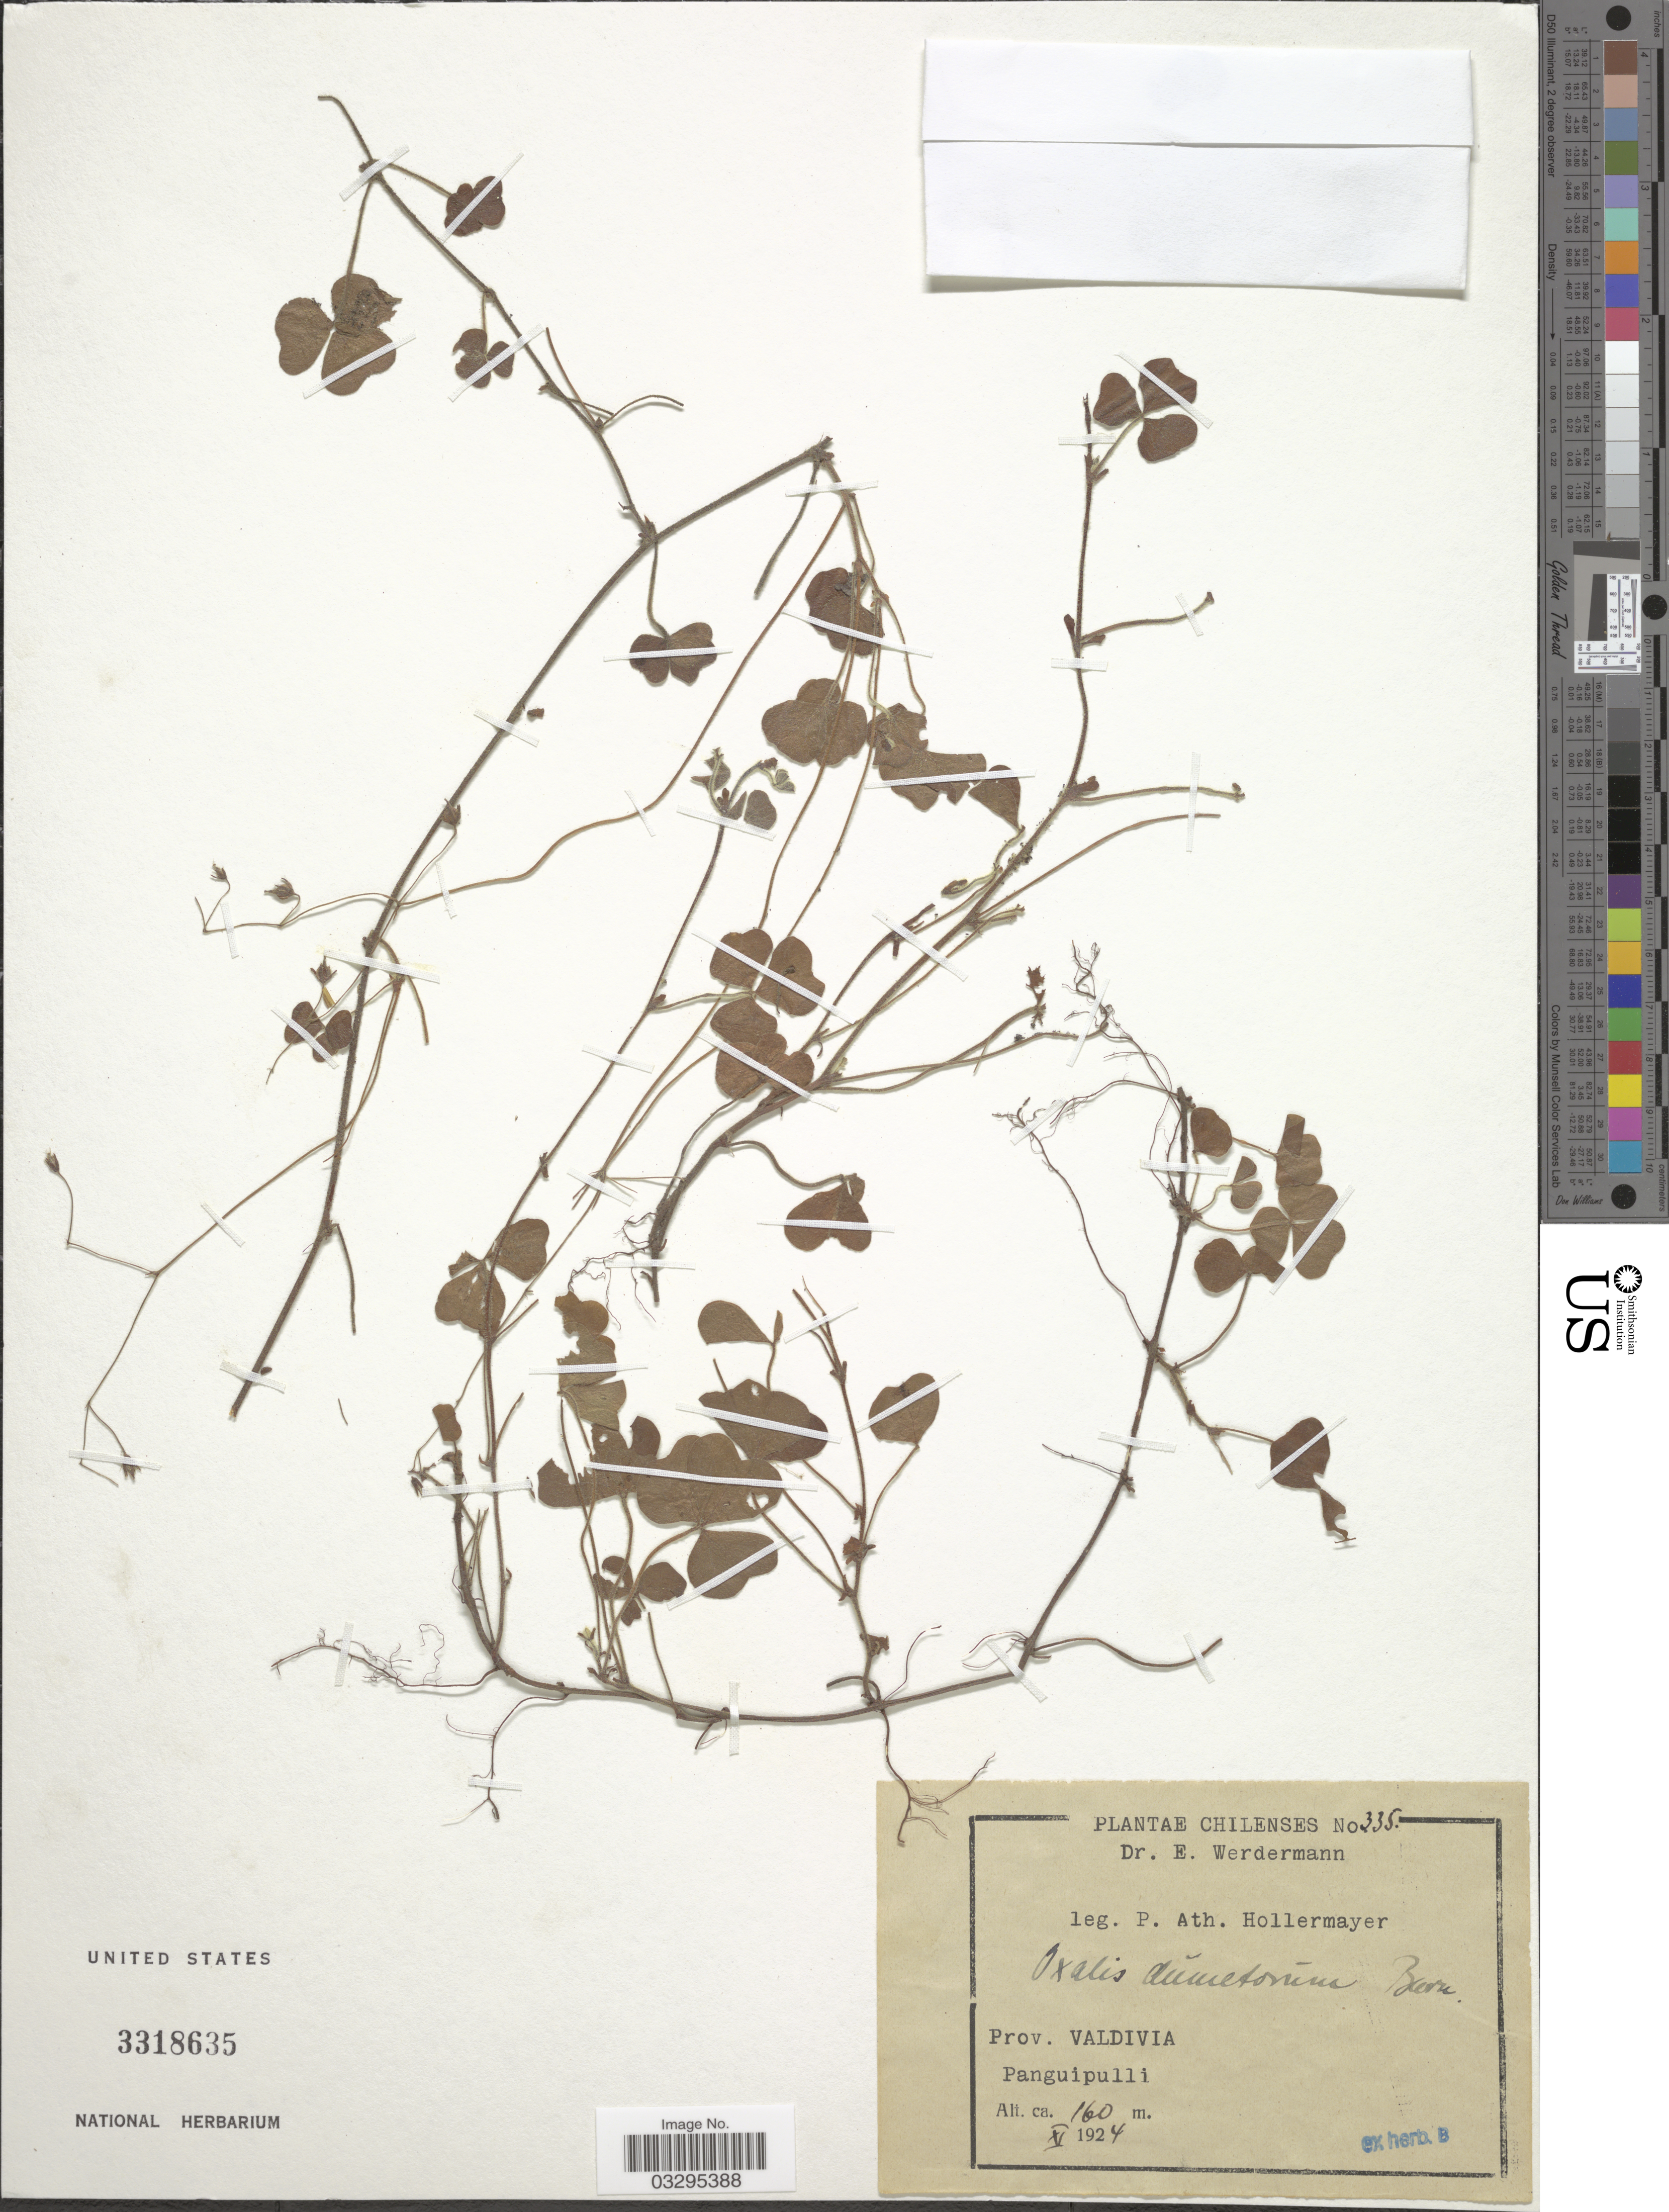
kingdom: Plantae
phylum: Tracheophyta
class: Magnoliopsida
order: Oxalidales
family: Oxalidaceae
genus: Oxalis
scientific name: Oxalis dumetorum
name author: Barnéoud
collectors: E. Werdermann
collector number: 335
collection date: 1924-11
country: Chile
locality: Prov. Valdivia. Panguipulli.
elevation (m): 160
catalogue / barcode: US 3318635